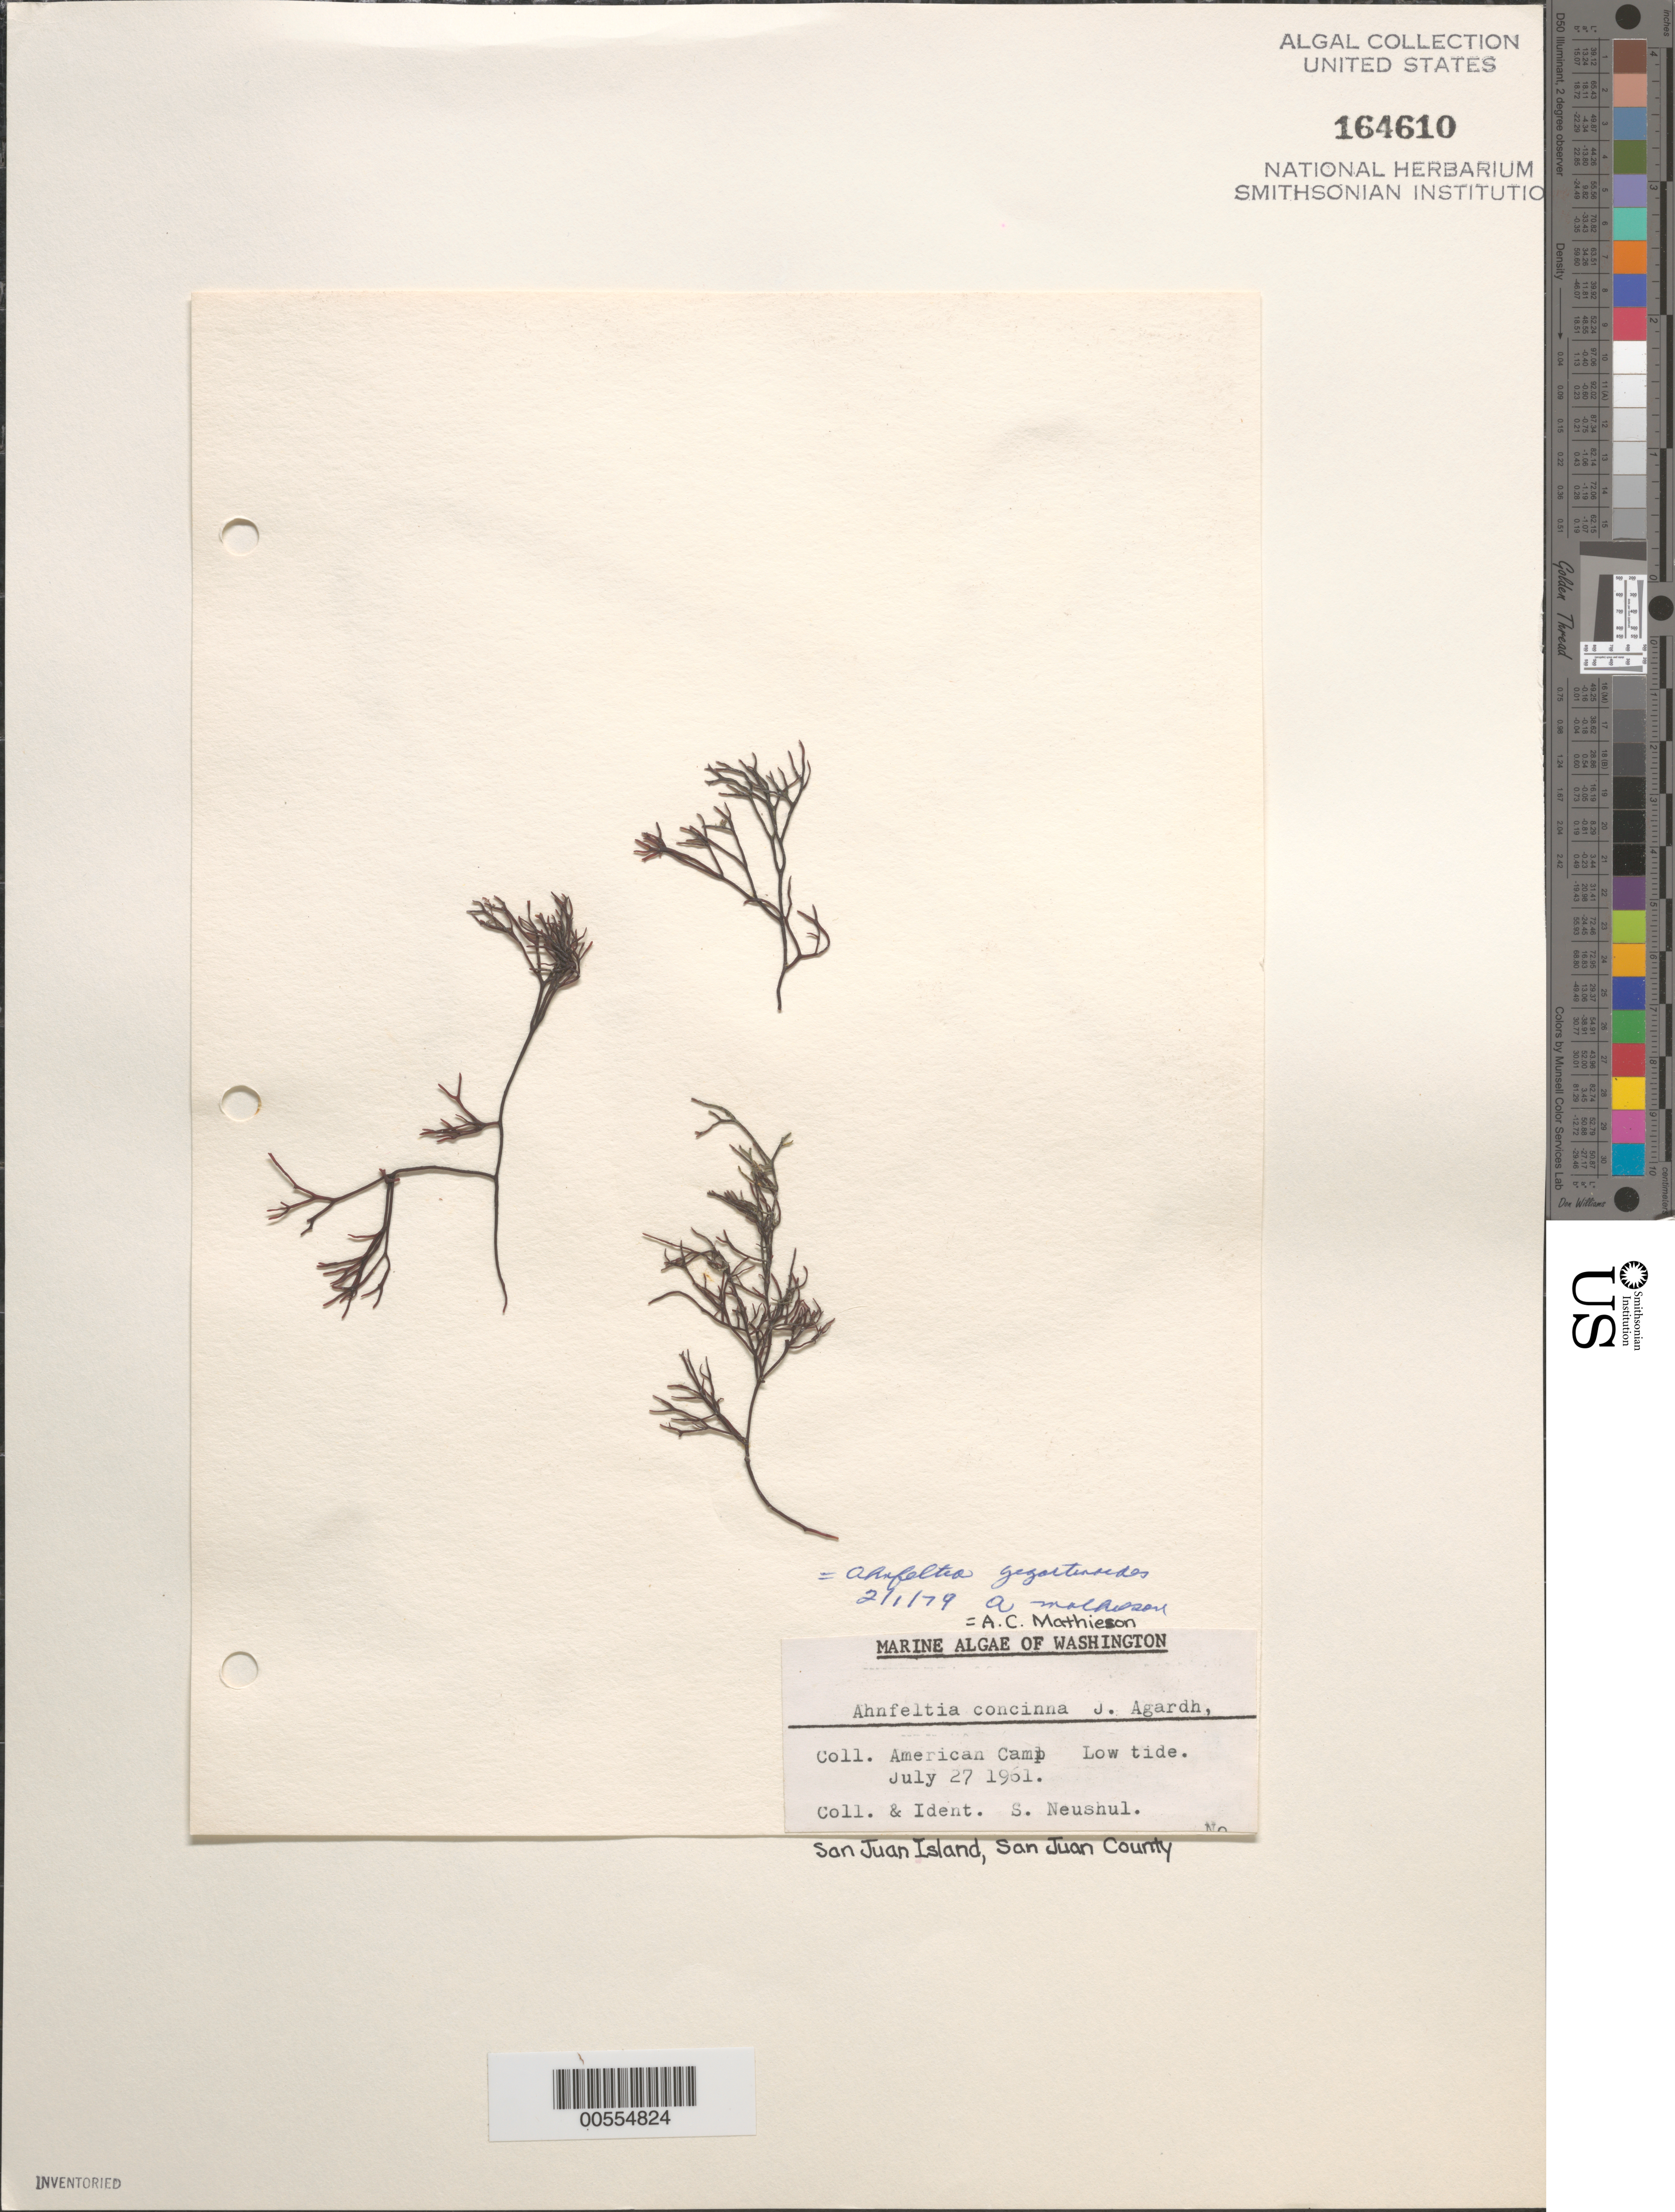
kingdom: Plantae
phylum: Rhodophyta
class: Florideophyceae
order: Ahnfeltiales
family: Ahnfeltiaceae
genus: Ahnfeltia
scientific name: Ahnfeltia gigartinoides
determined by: Mathieson, A. C.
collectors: S. Neushul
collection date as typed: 27 Jul 1961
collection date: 1961-07-27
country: United States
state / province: Washington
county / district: San Juan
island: San Juan Island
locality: American Camp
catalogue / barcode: US 164610